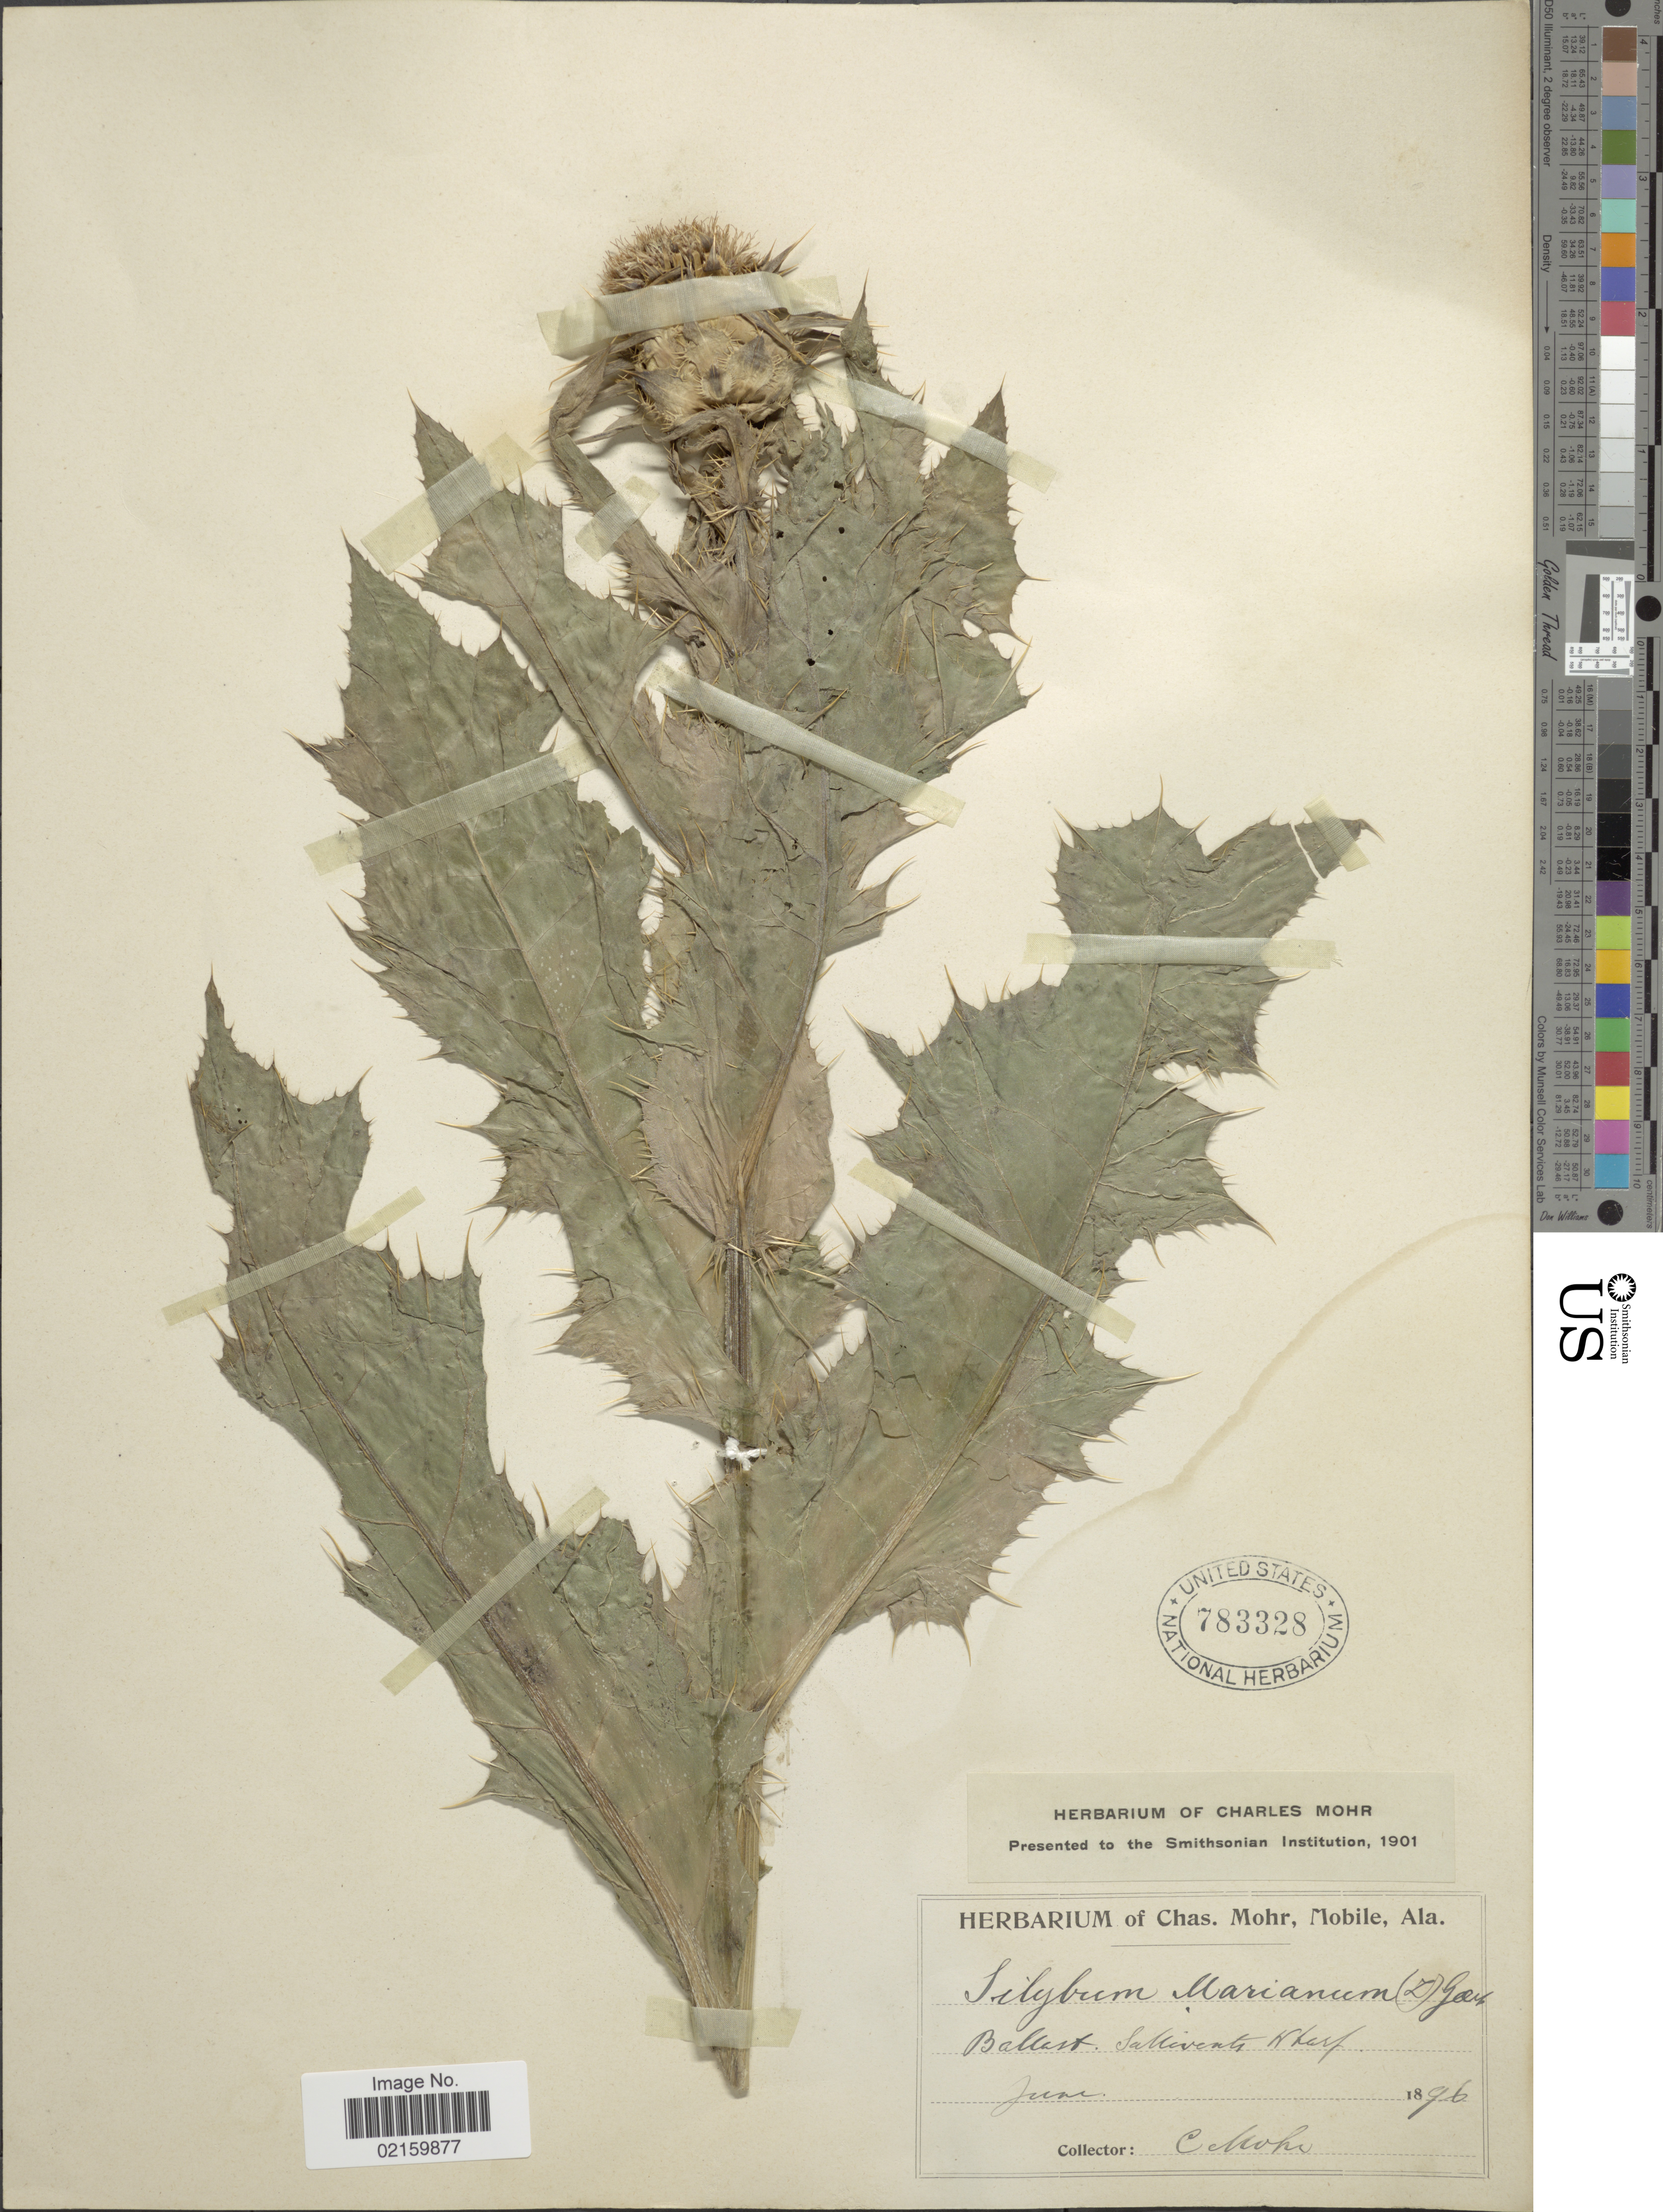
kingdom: Plantae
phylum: Tracheophyta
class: Magnoliopsida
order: Asterales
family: Asteraceae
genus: Silybum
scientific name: Silybum marianum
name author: (L.) Gaertn.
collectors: Mohr, C. T. (herbarium)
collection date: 1896-06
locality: Ballart, Sakivents Wharf [interpreted]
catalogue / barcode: US 783328